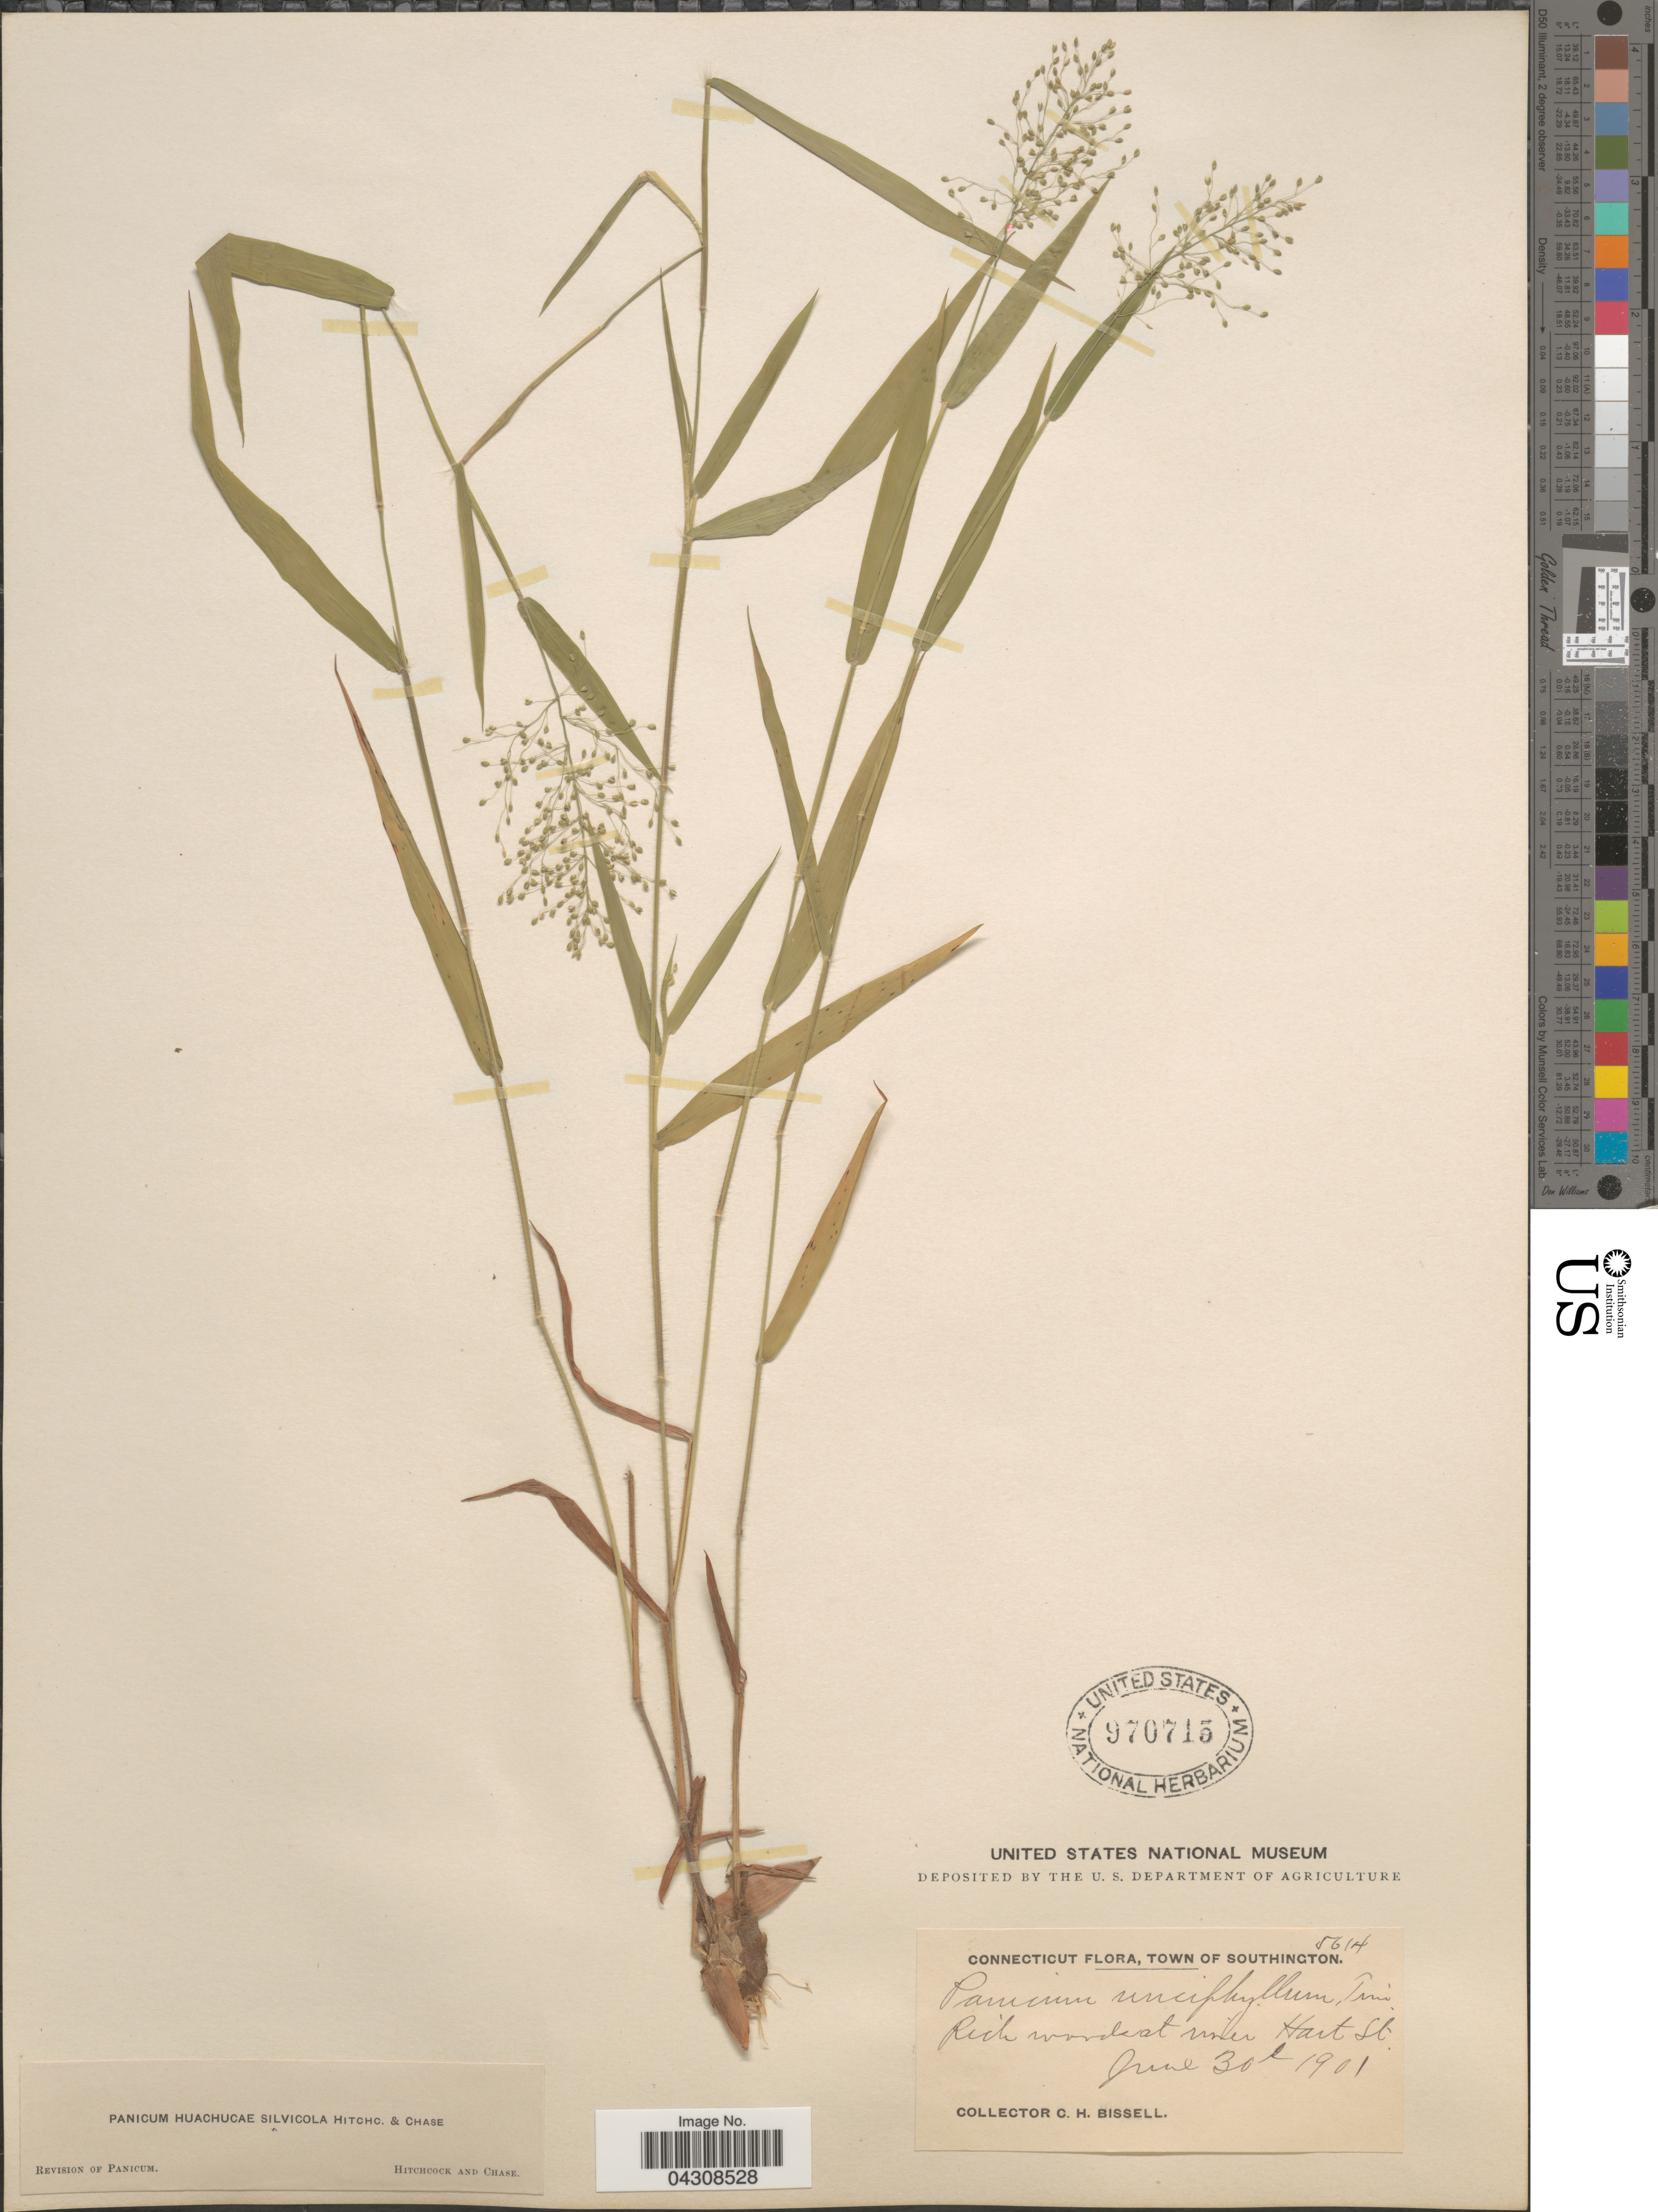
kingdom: Plantae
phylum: Tracheophyta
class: Liliopsida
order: Poales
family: Poaceae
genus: Dichanthelium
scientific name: Dichanthelium acuminatum var. acuminatum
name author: (Sw.) Gould & C.A. Clark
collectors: C. Bissell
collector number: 5614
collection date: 1901-06-30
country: United States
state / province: Connecticut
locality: Town of Southington. Rich woods at river Hart St.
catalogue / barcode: US 970715